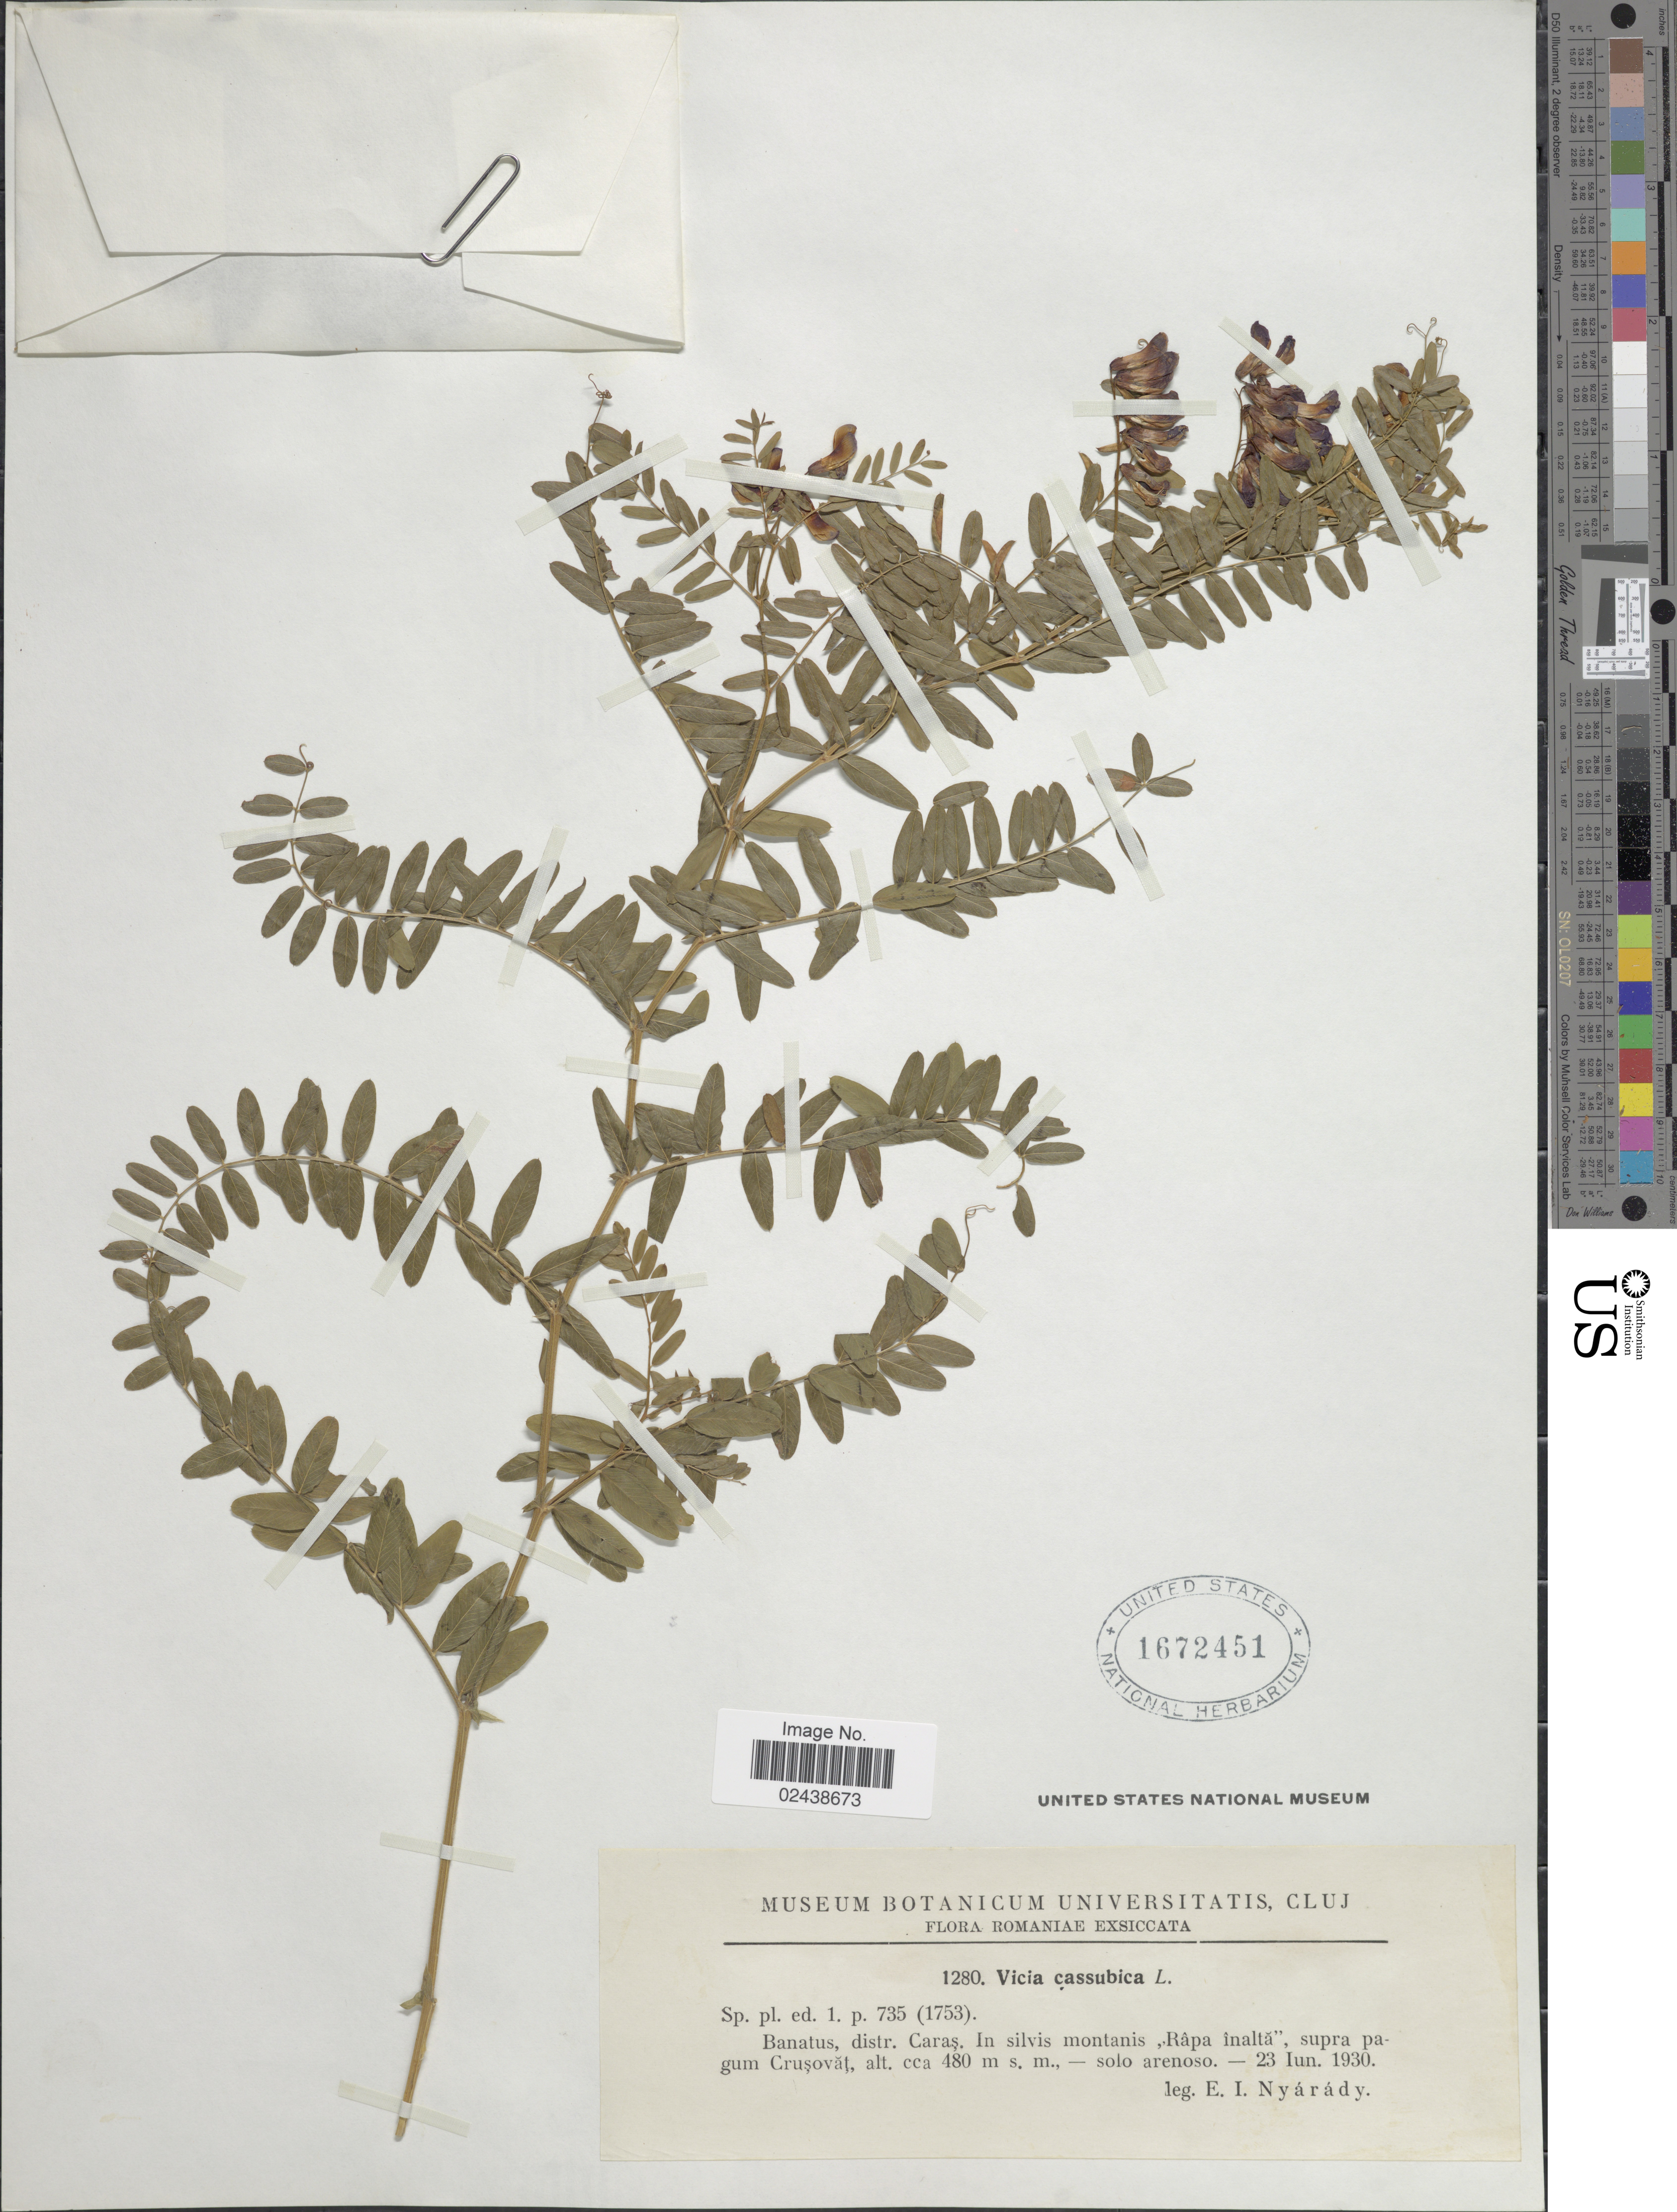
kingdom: Plantae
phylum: Tracheophyta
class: Magnoliopsida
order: Fabales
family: Fabaceae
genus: Vicia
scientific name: Vicia cassubica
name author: L.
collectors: E. Nyárády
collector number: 1280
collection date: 1930-06-23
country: Romania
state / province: Caras-Severin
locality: Romaniae. Banatus, distr. Caras. In silvis montanis, Rapa inalta, supra pagum Crusovat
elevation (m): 480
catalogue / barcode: US 1672451